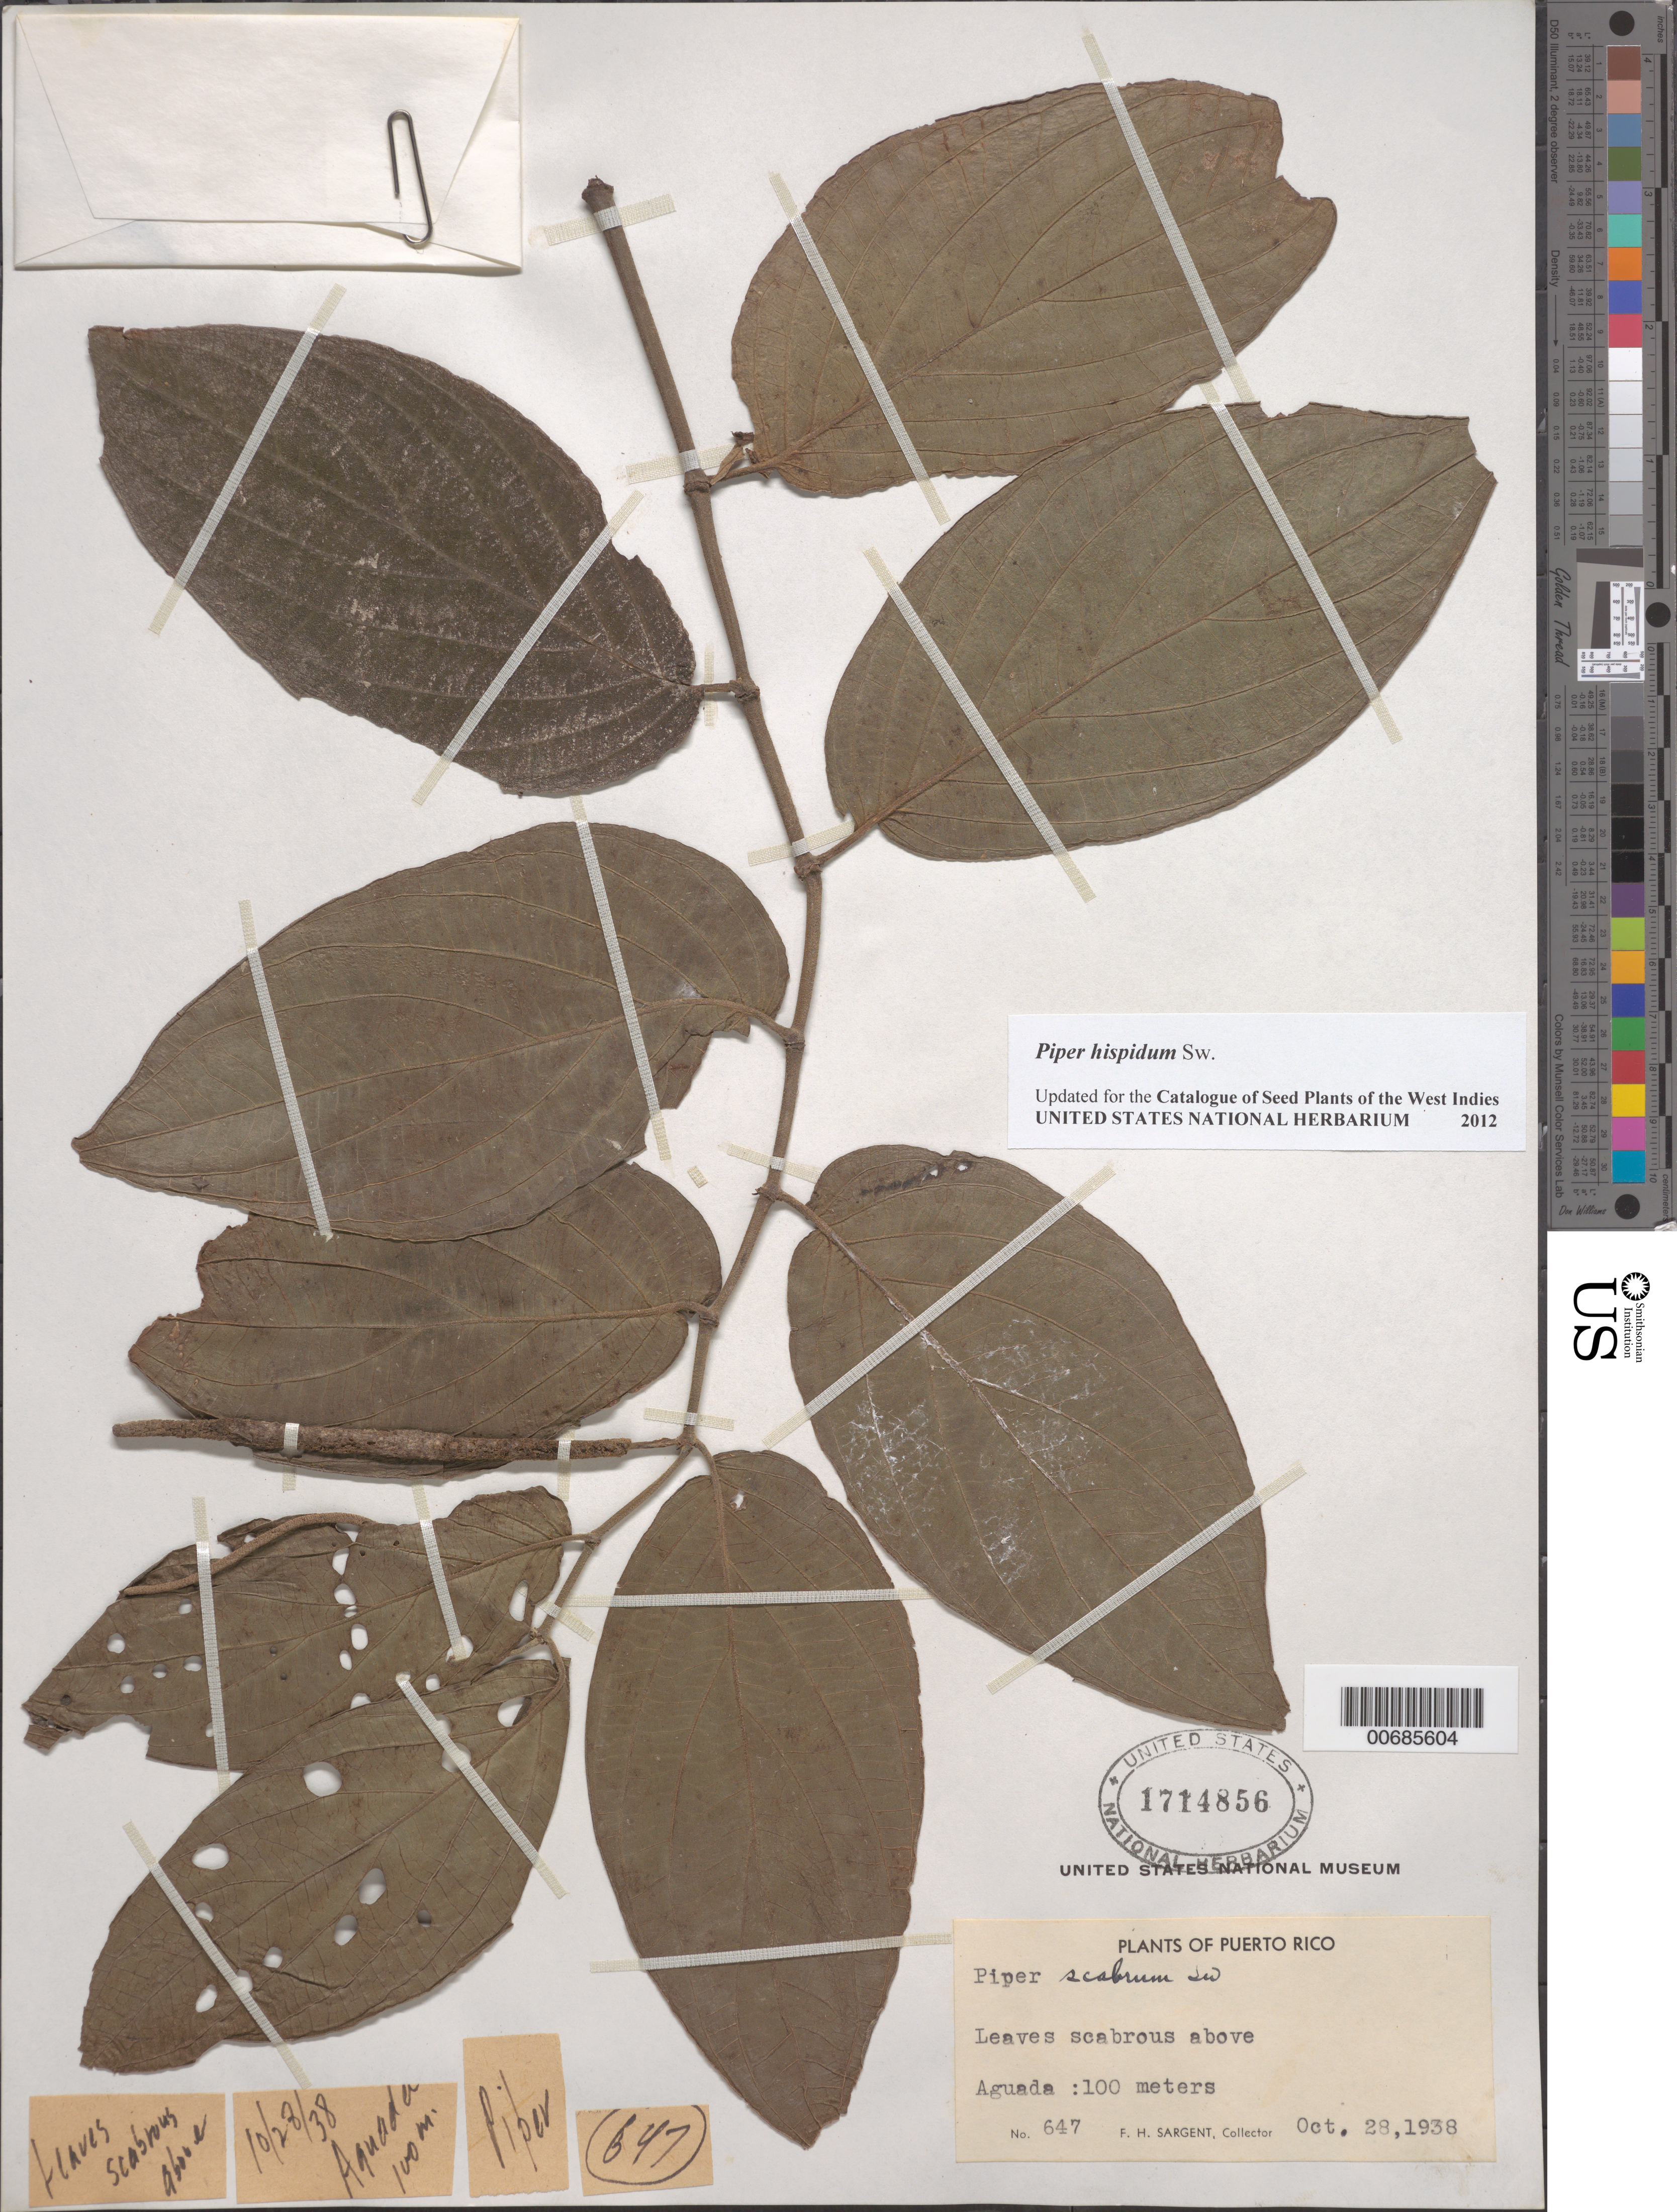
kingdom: Plantae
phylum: Tracheophyta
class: Magnoliopsida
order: Piperales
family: Piperaceae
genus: Piper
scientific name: Piper scabrum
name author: Sw.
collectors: F. H. Sargent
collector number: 647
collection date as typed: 28 Oct 1938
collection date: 1938-10-28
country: Puerto Rico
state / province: Aguada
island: Greater Antilles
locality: Aguada: 100 meters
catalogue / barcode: US 1714856